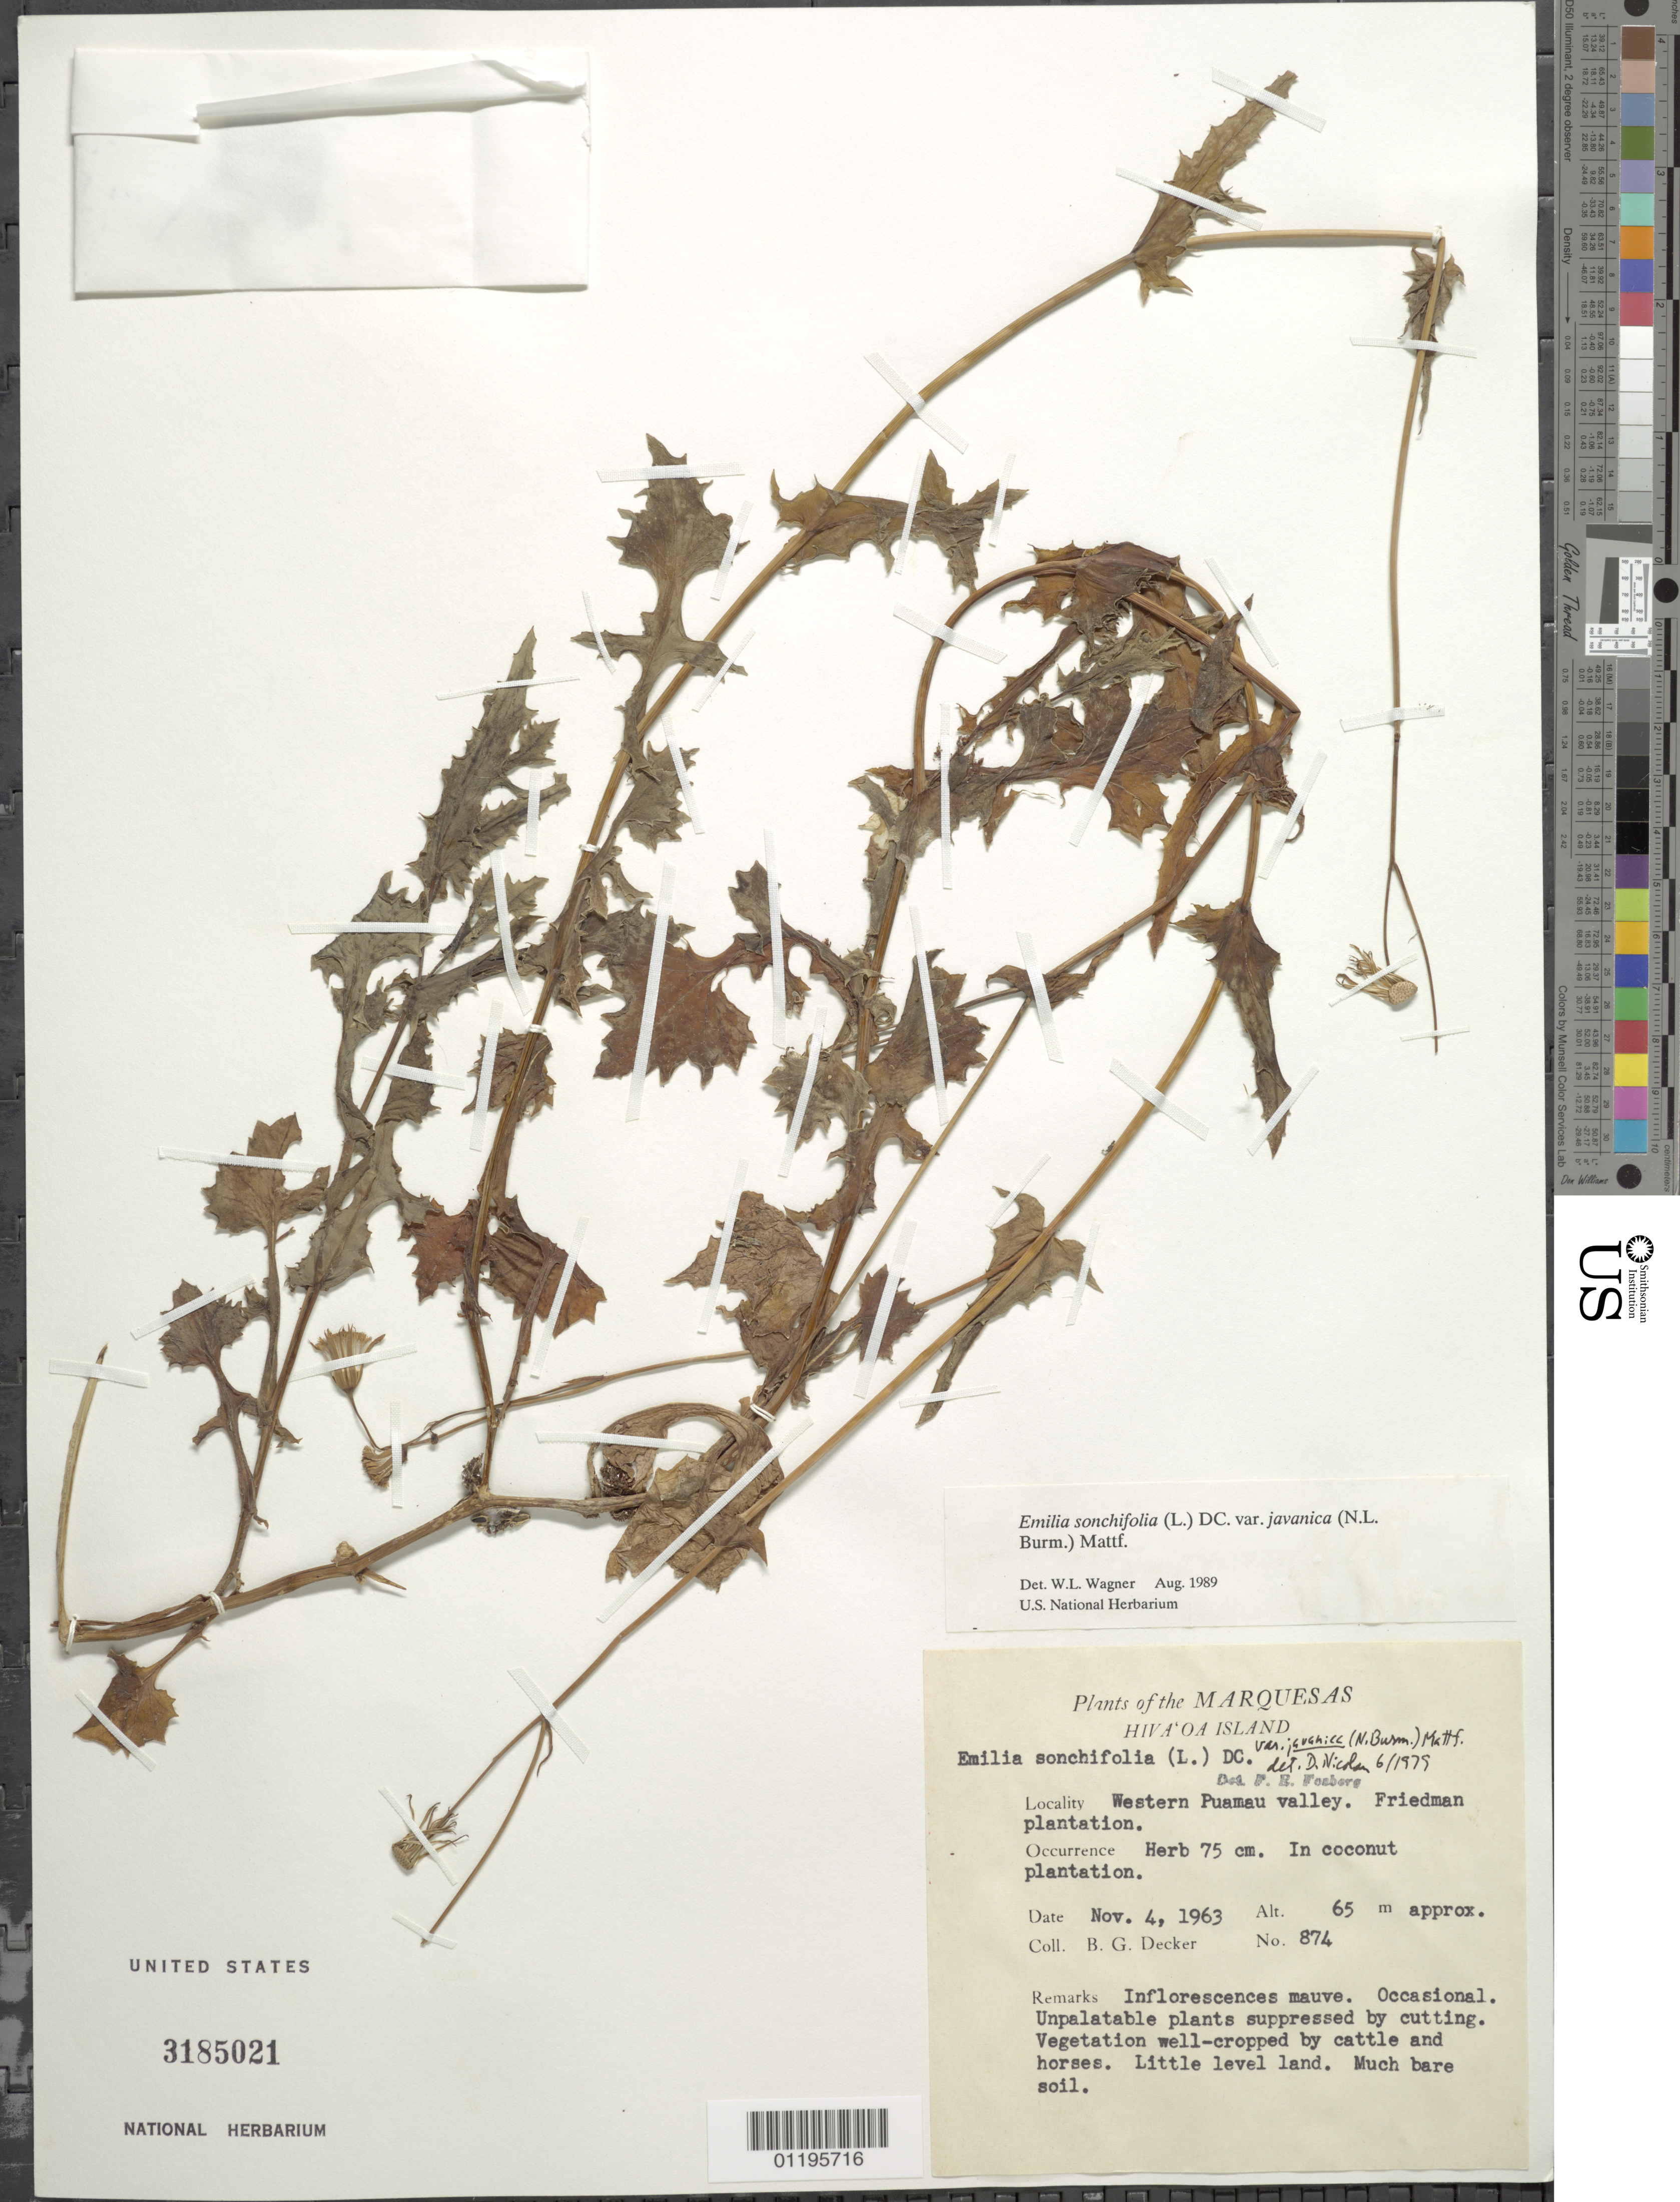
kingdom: Plantae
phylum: Tracheophyta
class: Magnoliopsida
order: Asterales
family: Asteraceae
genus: Emilia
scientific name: Emilia sonchifolia var. javanica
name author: (Burm. f.) Mattf.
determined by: Wagner, W. L., (BOT), Smithsonian Institution - National Museum of Natural History (UNITED STATES)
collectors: B. G. Decker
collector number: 874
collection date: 1963-11-04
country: French Polynesia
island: Hiva Oa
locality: W Puamau Valley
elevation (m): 65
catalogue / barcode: US 3185021